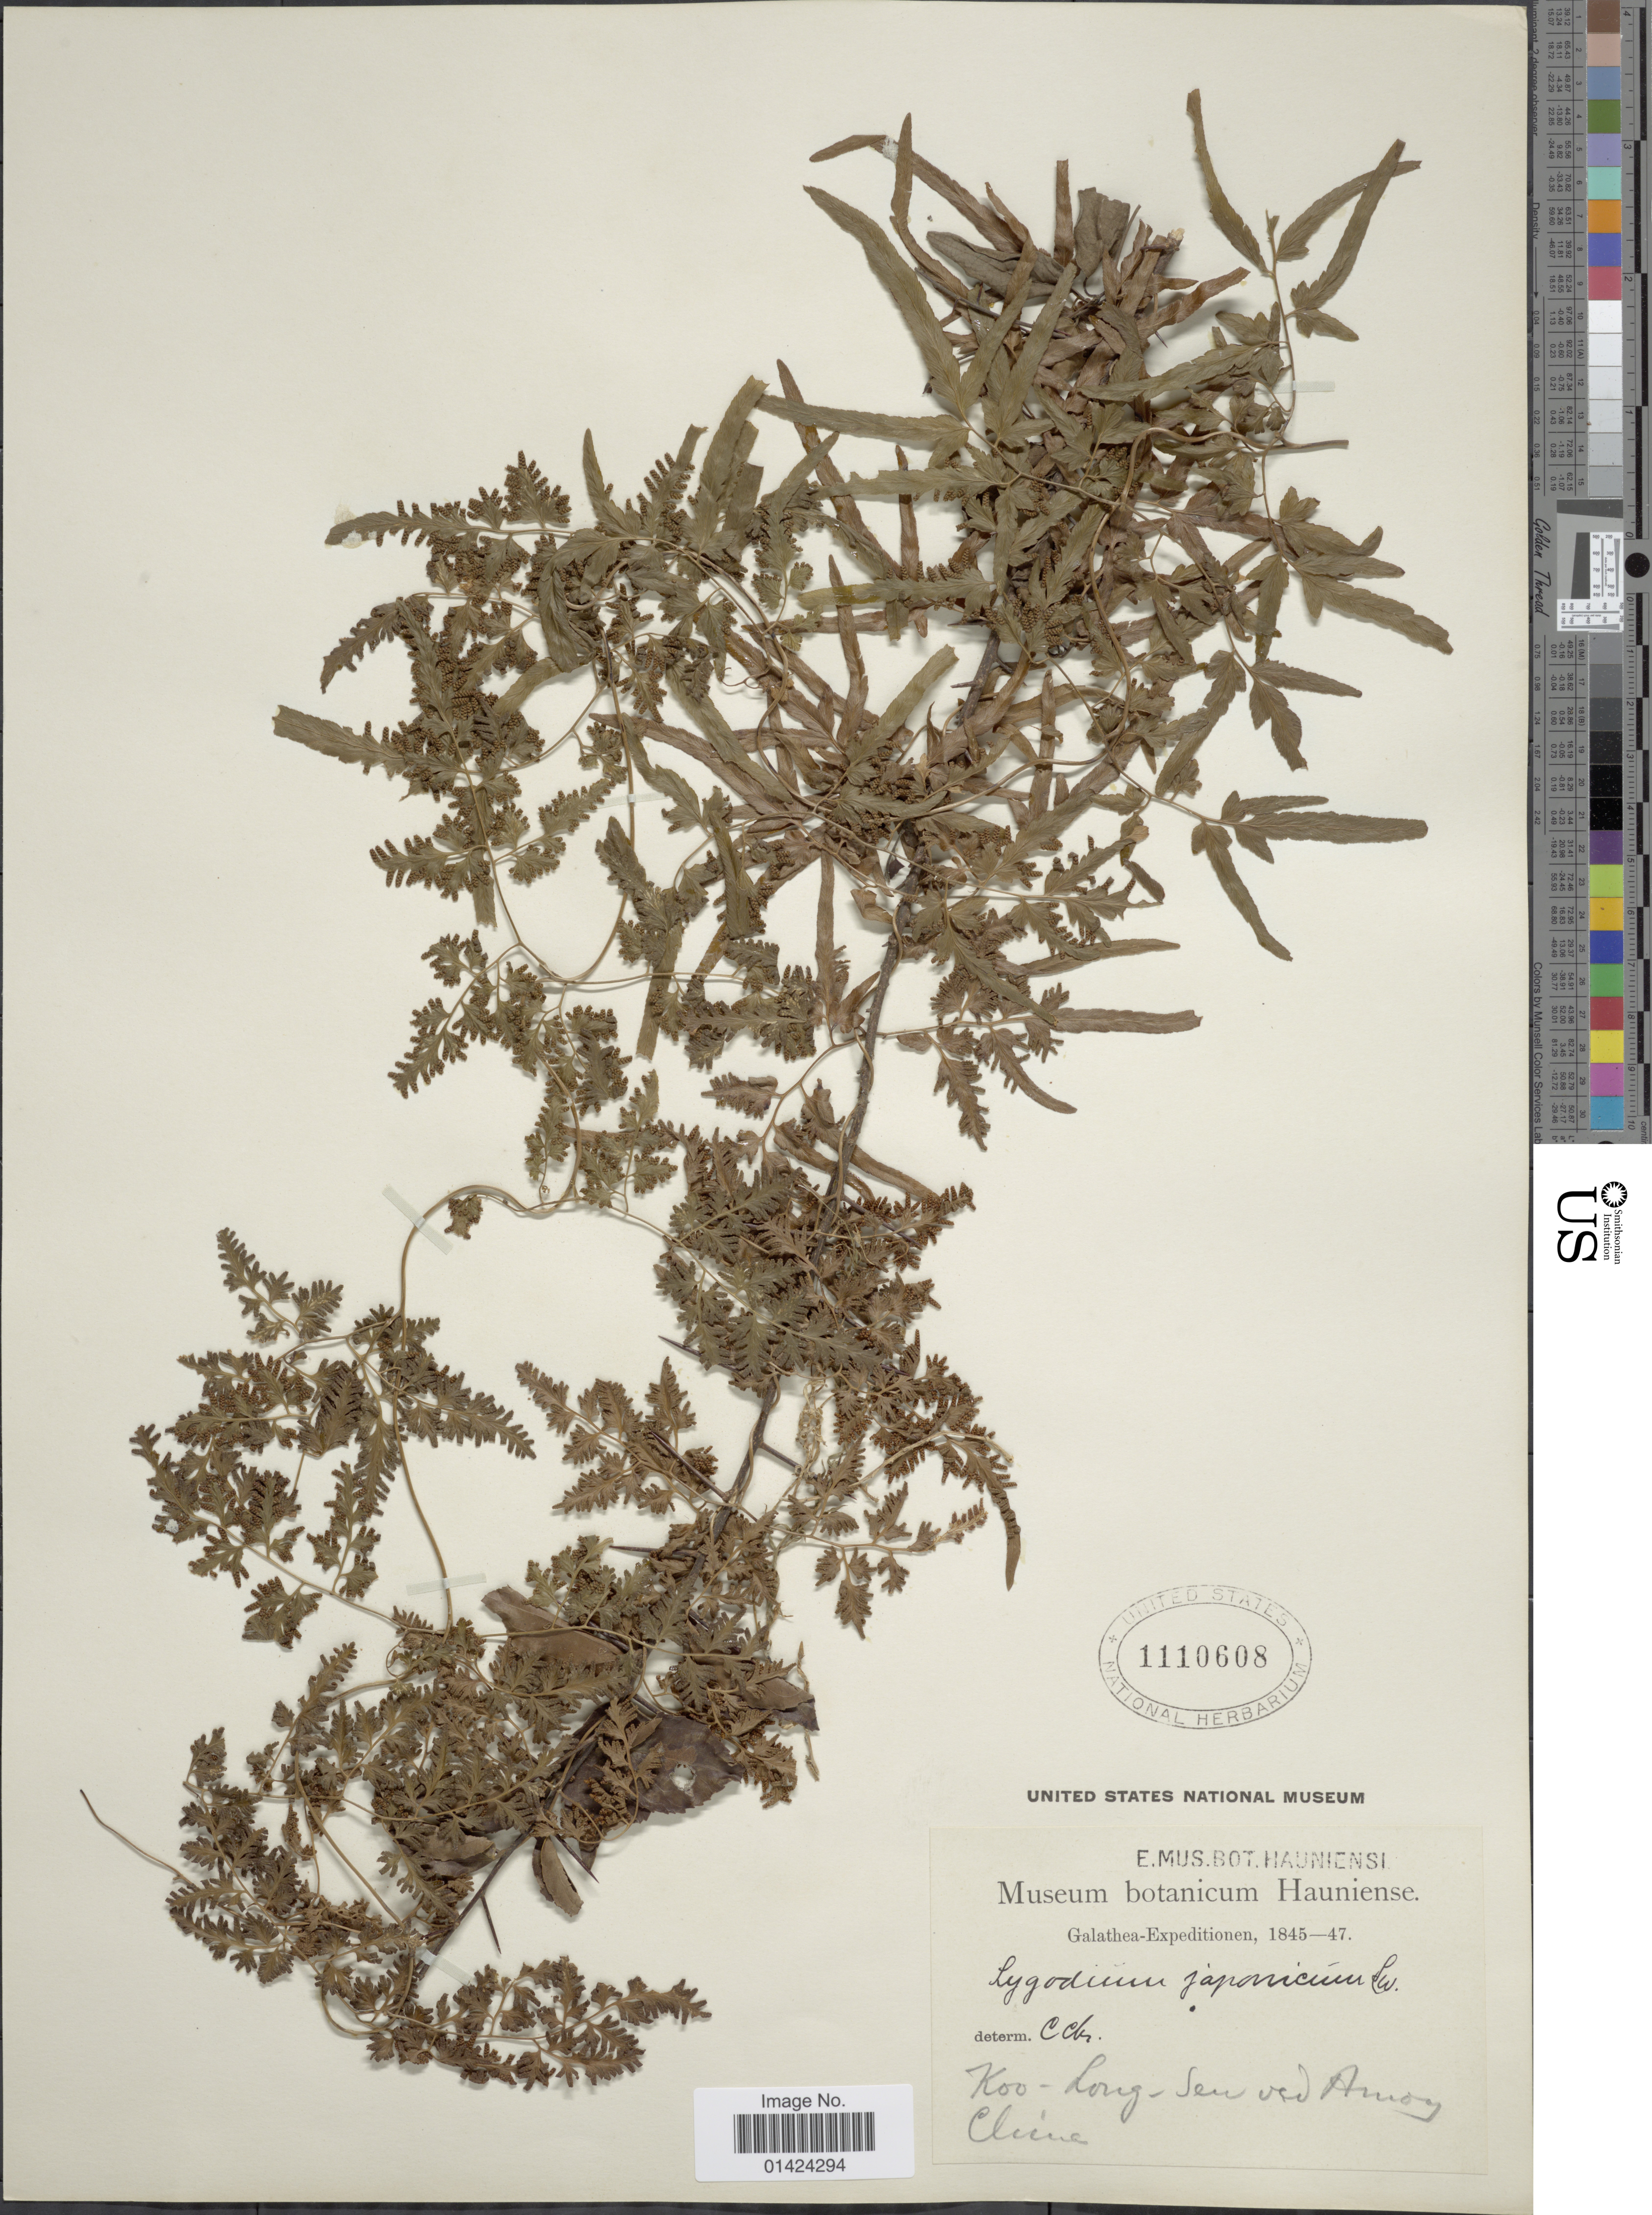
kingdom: Plantae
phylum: Tracheophyta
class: Polypodiopsida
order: Schizaeales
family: Lygodiaceae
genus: Lygodium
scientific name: Lygodium japonicum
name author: (Thunb.) Sw.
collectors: Galathea Expedition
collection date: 1845/1847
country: China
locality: Koo-Long-Sen ved Amoy. [interpreted]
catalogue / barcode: US 1110608